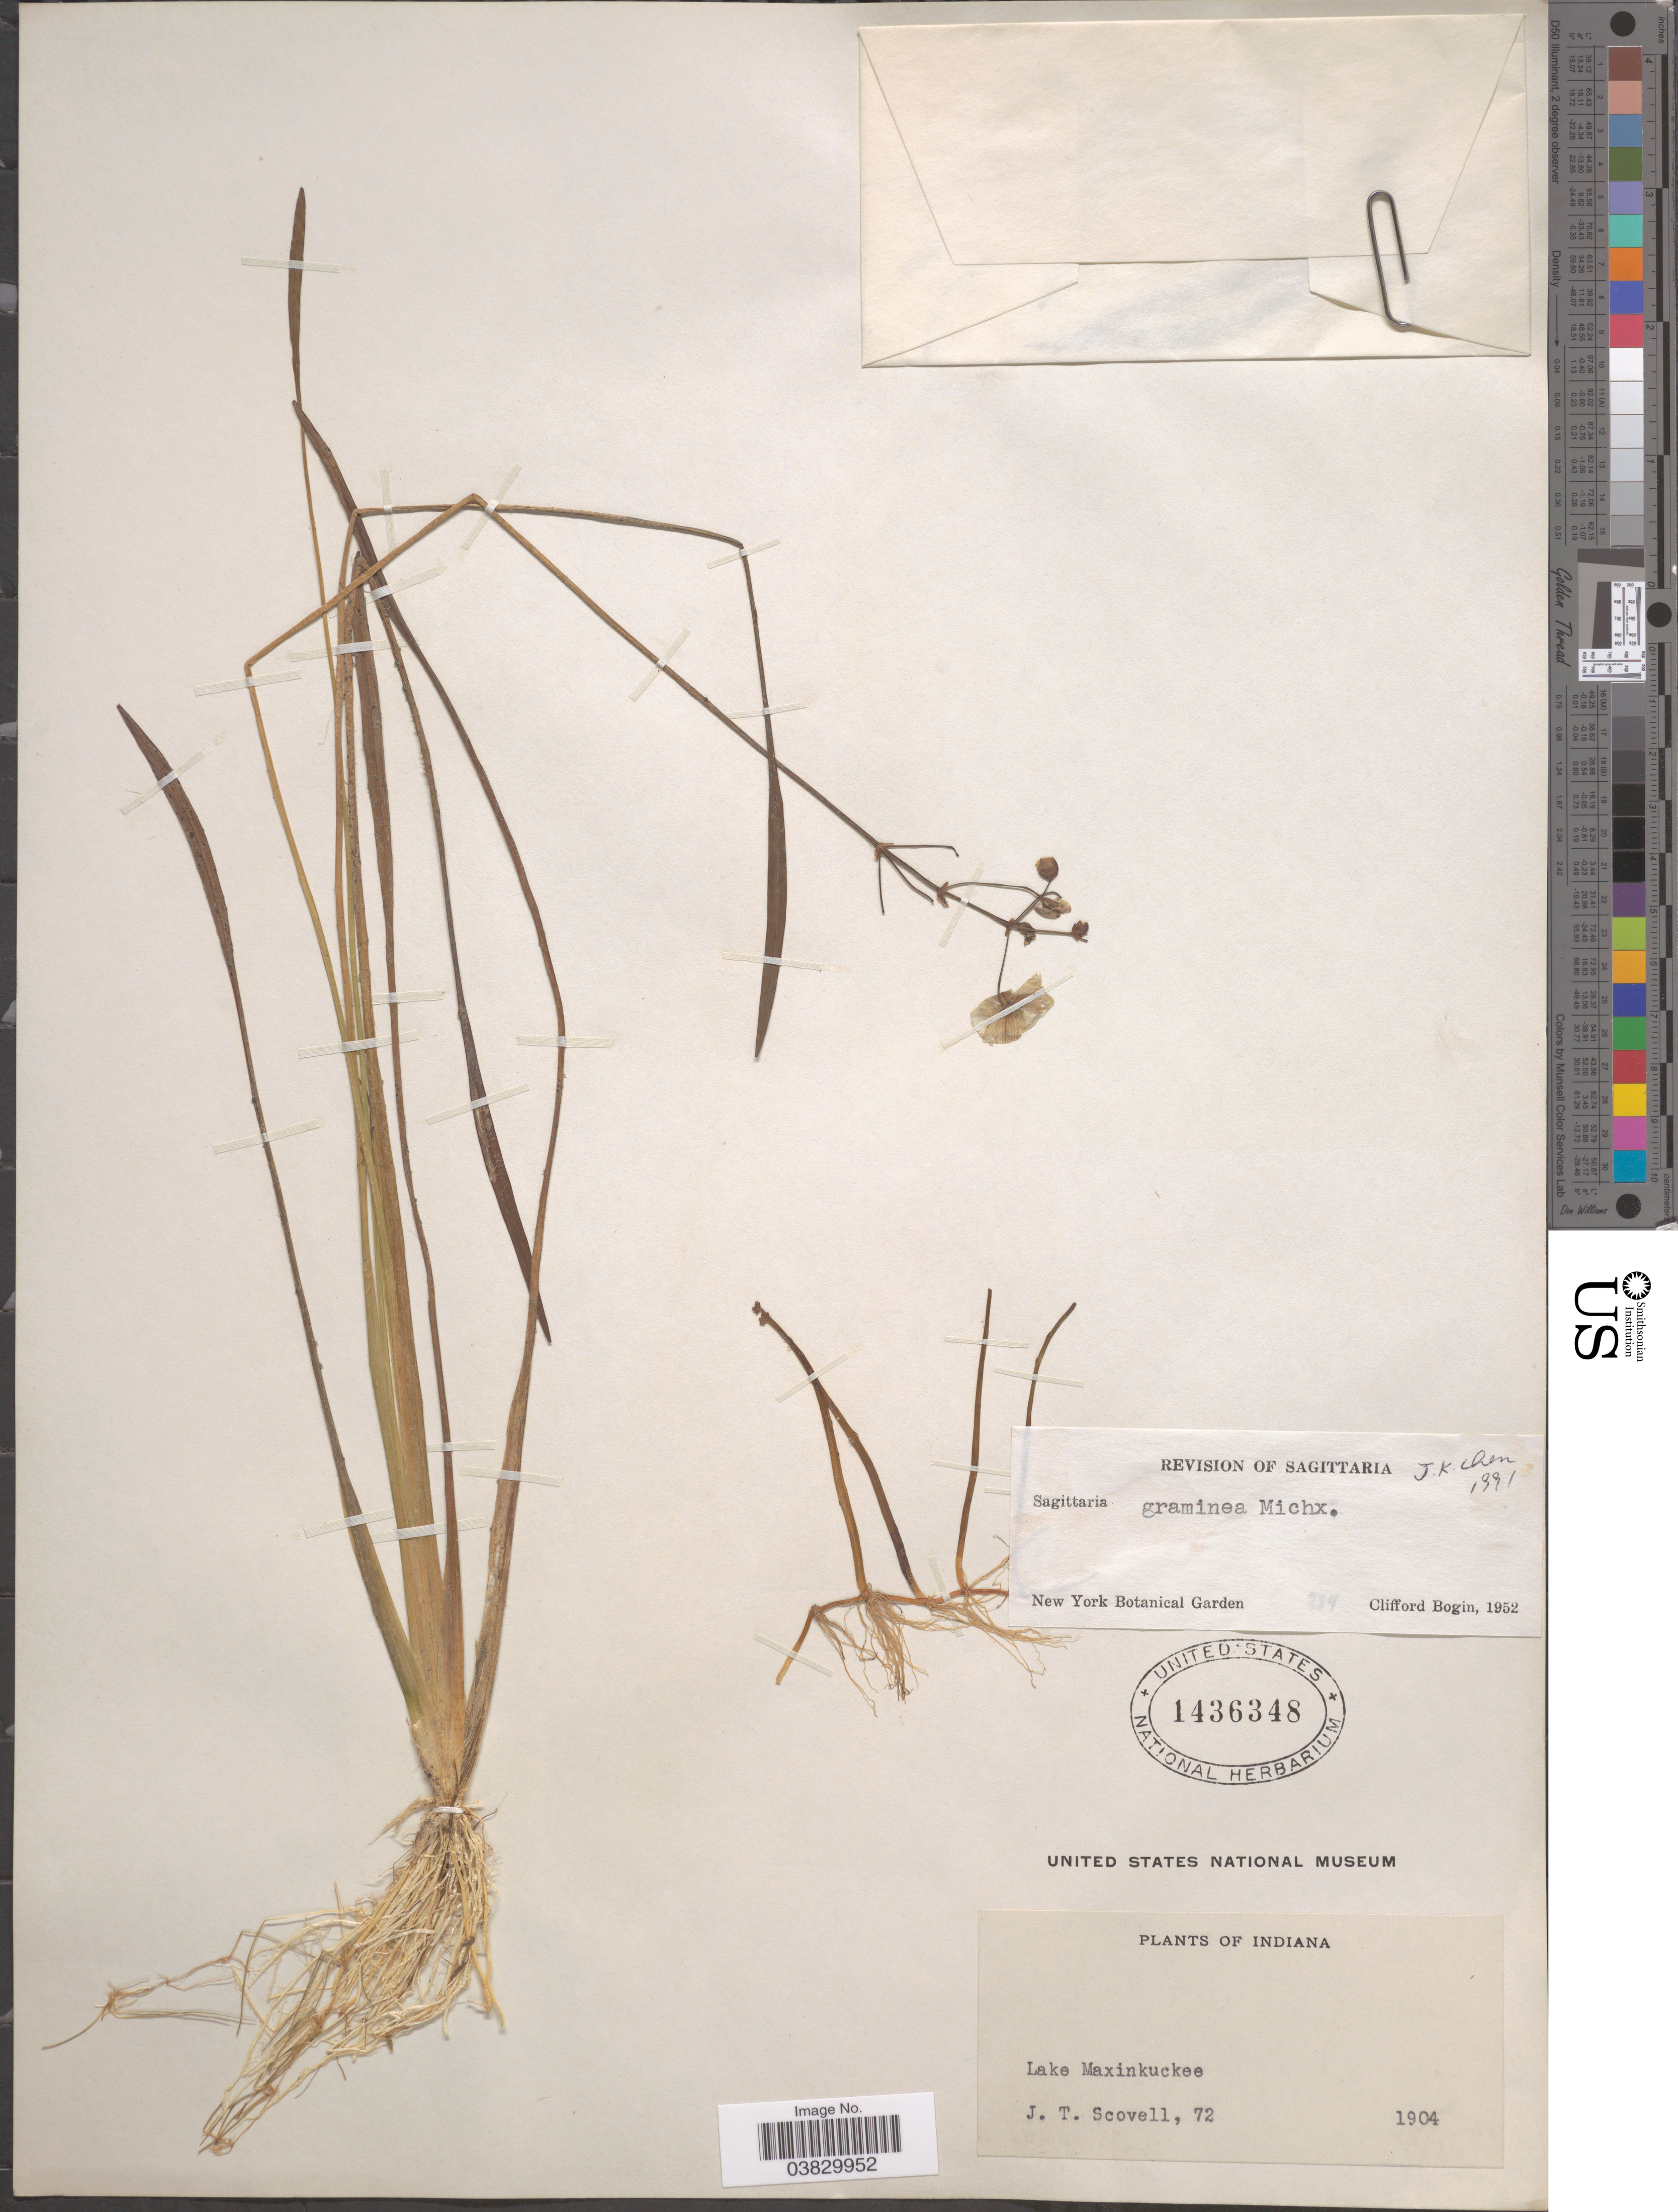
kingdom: Plantae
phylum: Tracheophyta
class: Liliopsida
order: Alismatales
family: Alismataceae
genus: Sagittaria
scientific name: Sagittaria graminea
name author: Michx.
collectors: J. T. Scovell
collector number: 72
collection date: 1904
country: United States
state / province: Indiana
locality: Lake Maxinkuckee.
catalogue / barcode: US 1436348